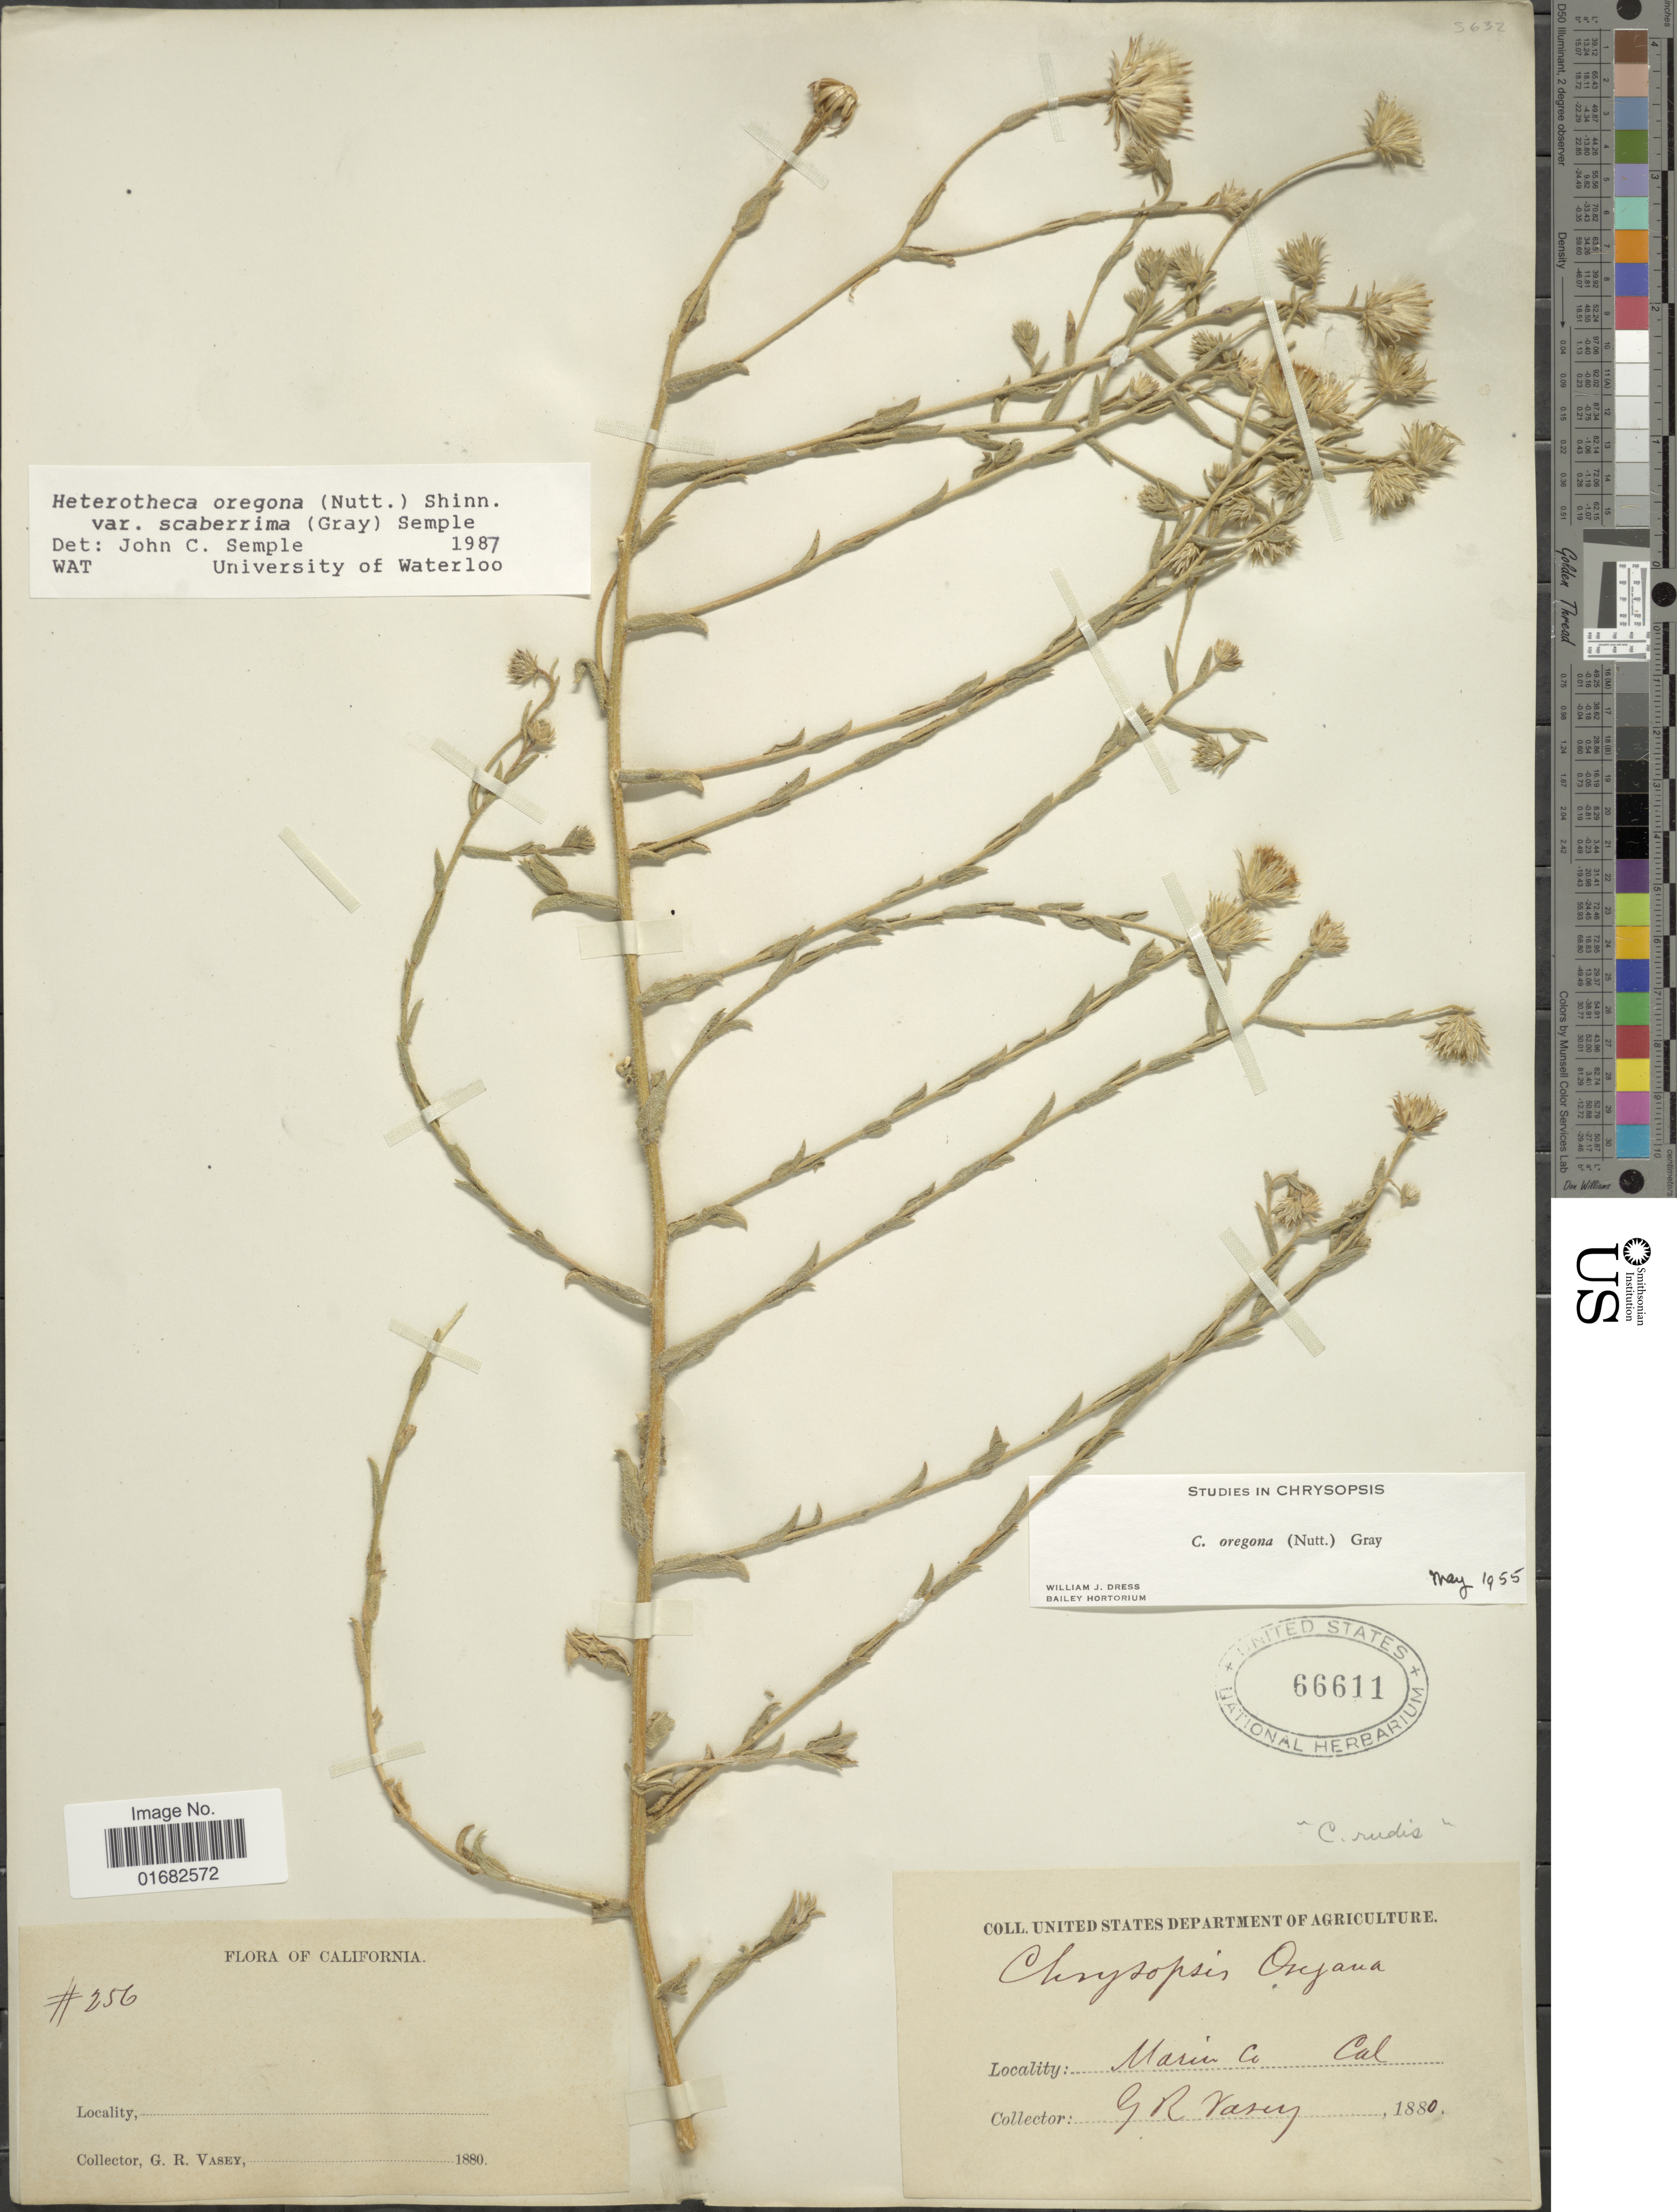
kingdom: Plantae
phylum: Tracheophyta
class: Magnoliopsida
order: Asterales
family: Asteraceae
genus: Heterotheca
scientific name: Heterotheca oregona var. scaberrima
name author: (A. Gray) Semple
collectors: G. R. Vasey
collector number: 256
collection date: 1880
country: United States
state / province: California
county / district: Marin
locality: Marin Co.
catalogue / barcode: US 66611